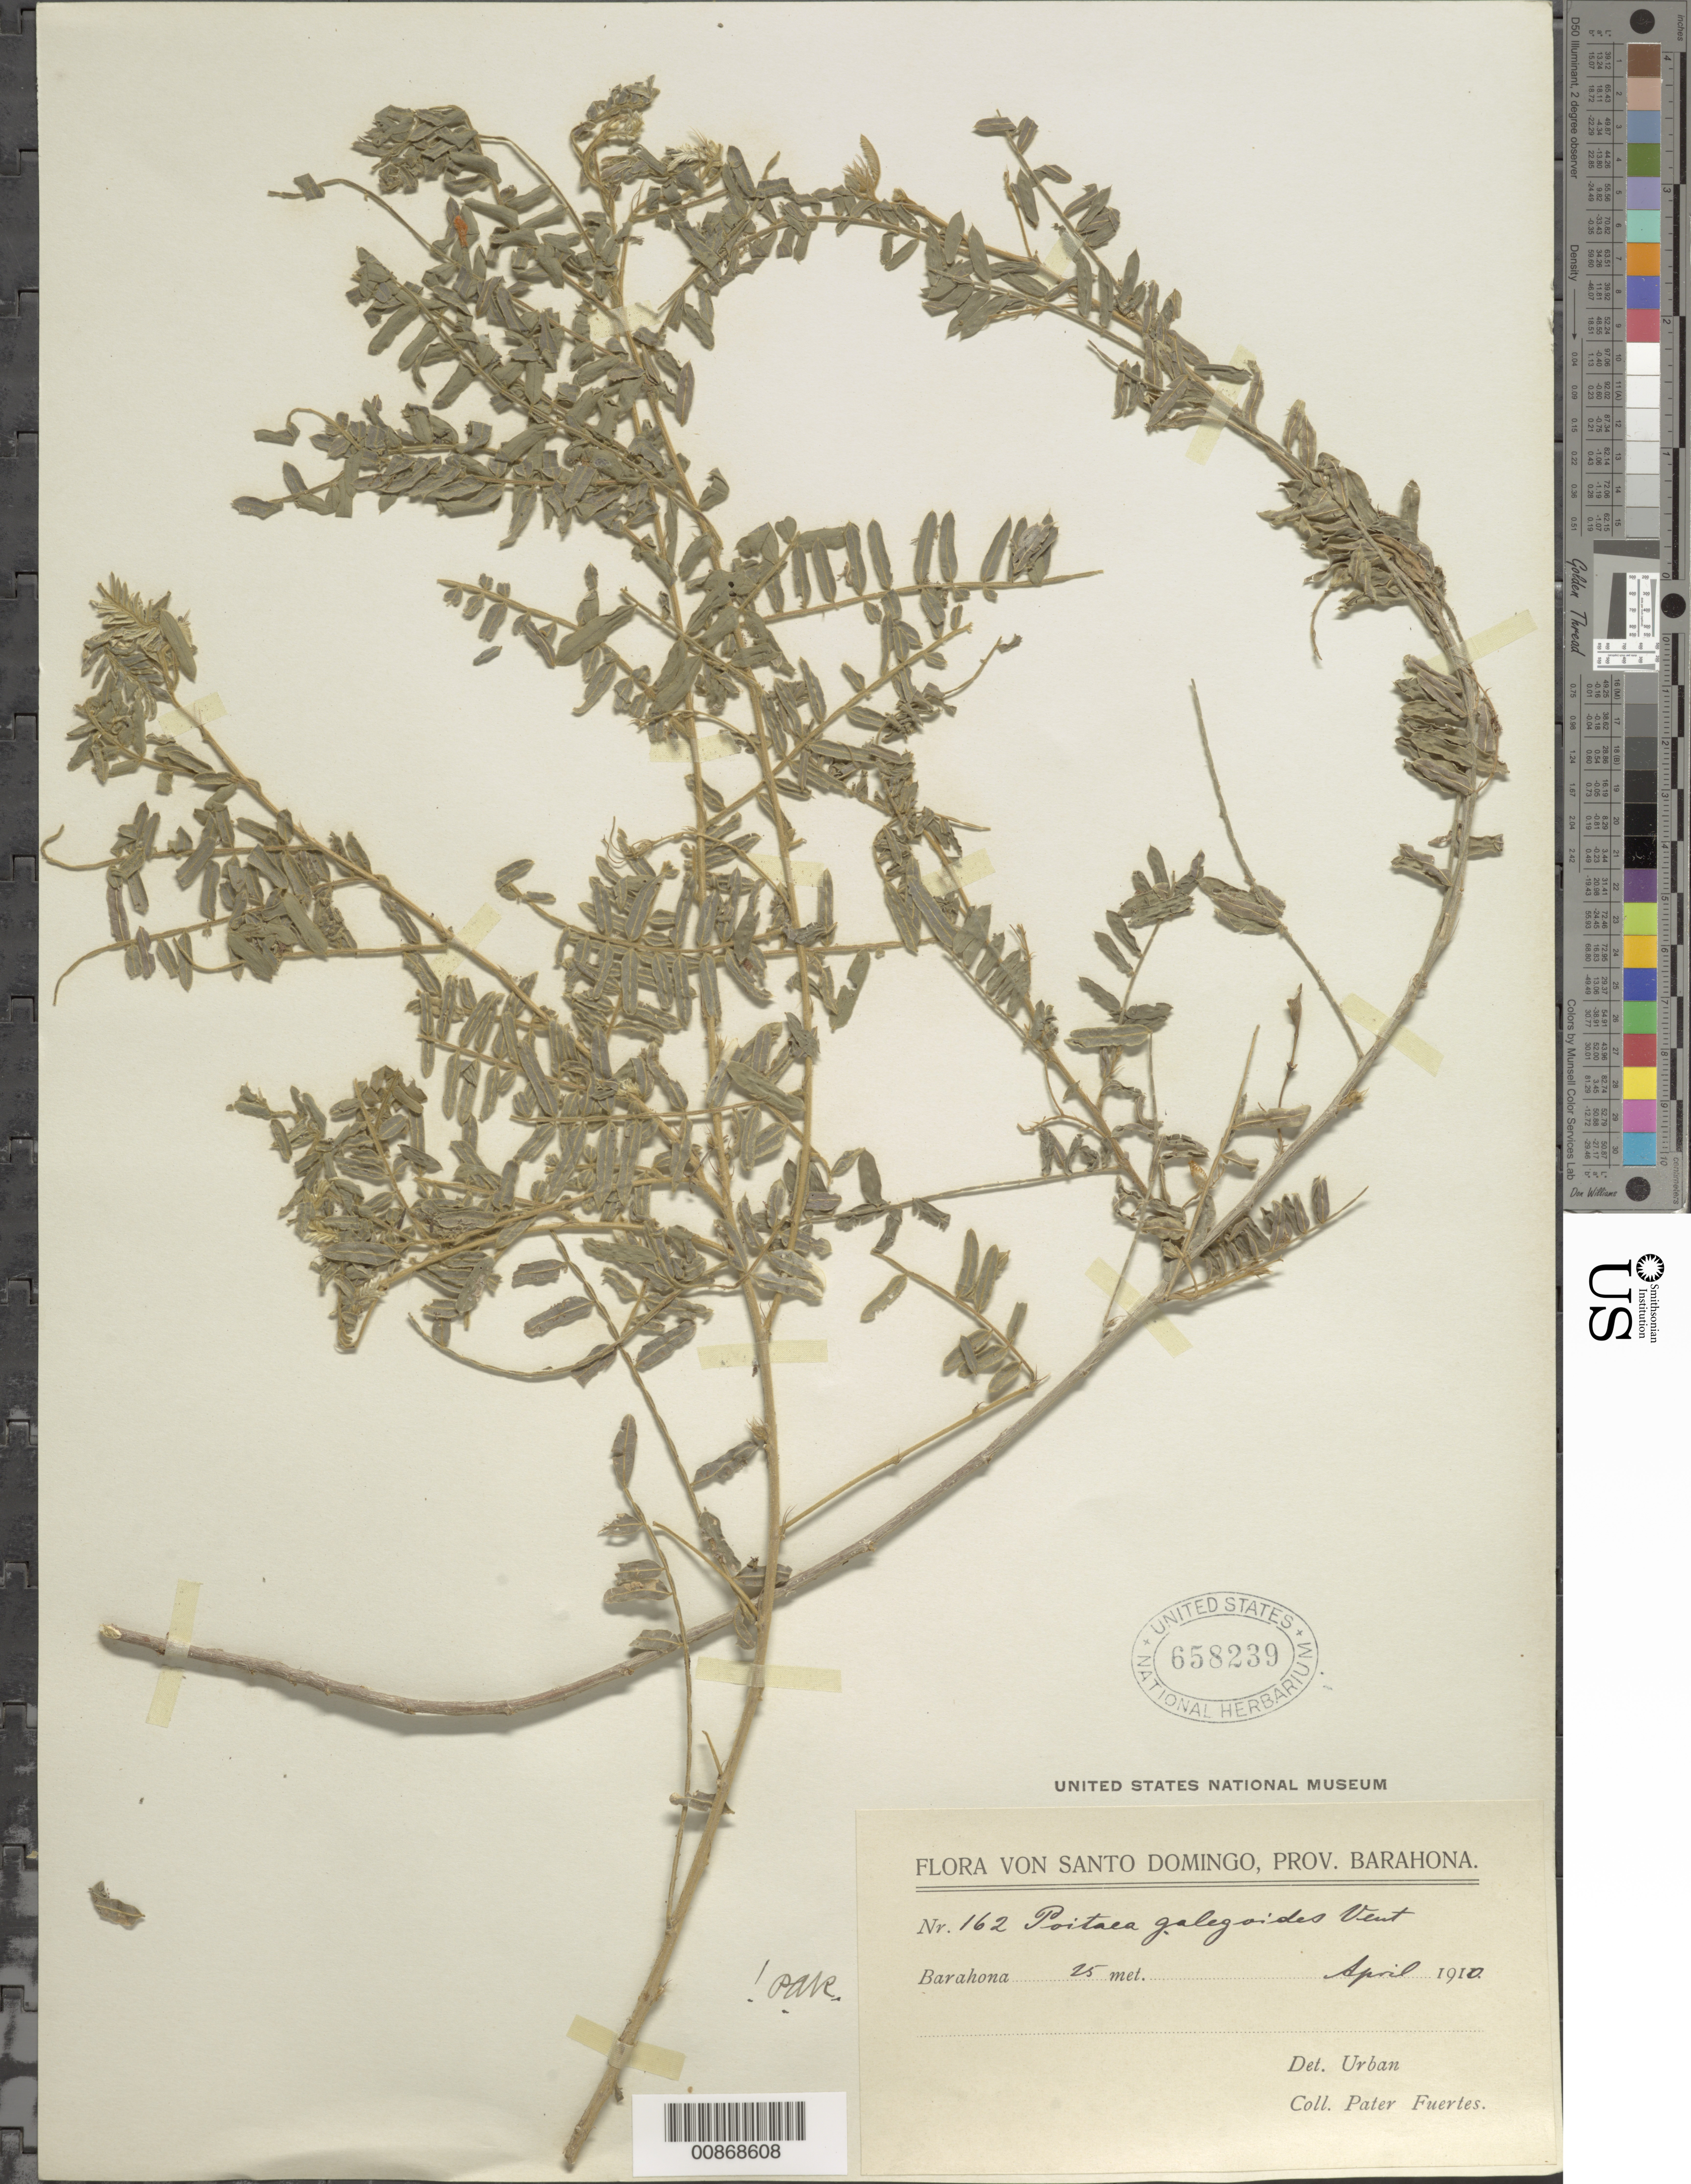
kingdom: Plantae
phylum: Tracheophyta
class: Magnoliopsida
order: Fabales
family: Fabaceae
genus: Poitea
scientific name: Poitea galegoides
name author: Vent.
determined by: Rydberg, P. A.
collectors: M. D. Fuertes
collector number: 162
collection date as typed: Apr 1910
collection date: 1910-04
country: Dominican Republic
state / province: Barahona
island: Hispaniola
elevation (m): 25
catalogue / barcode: US 658239